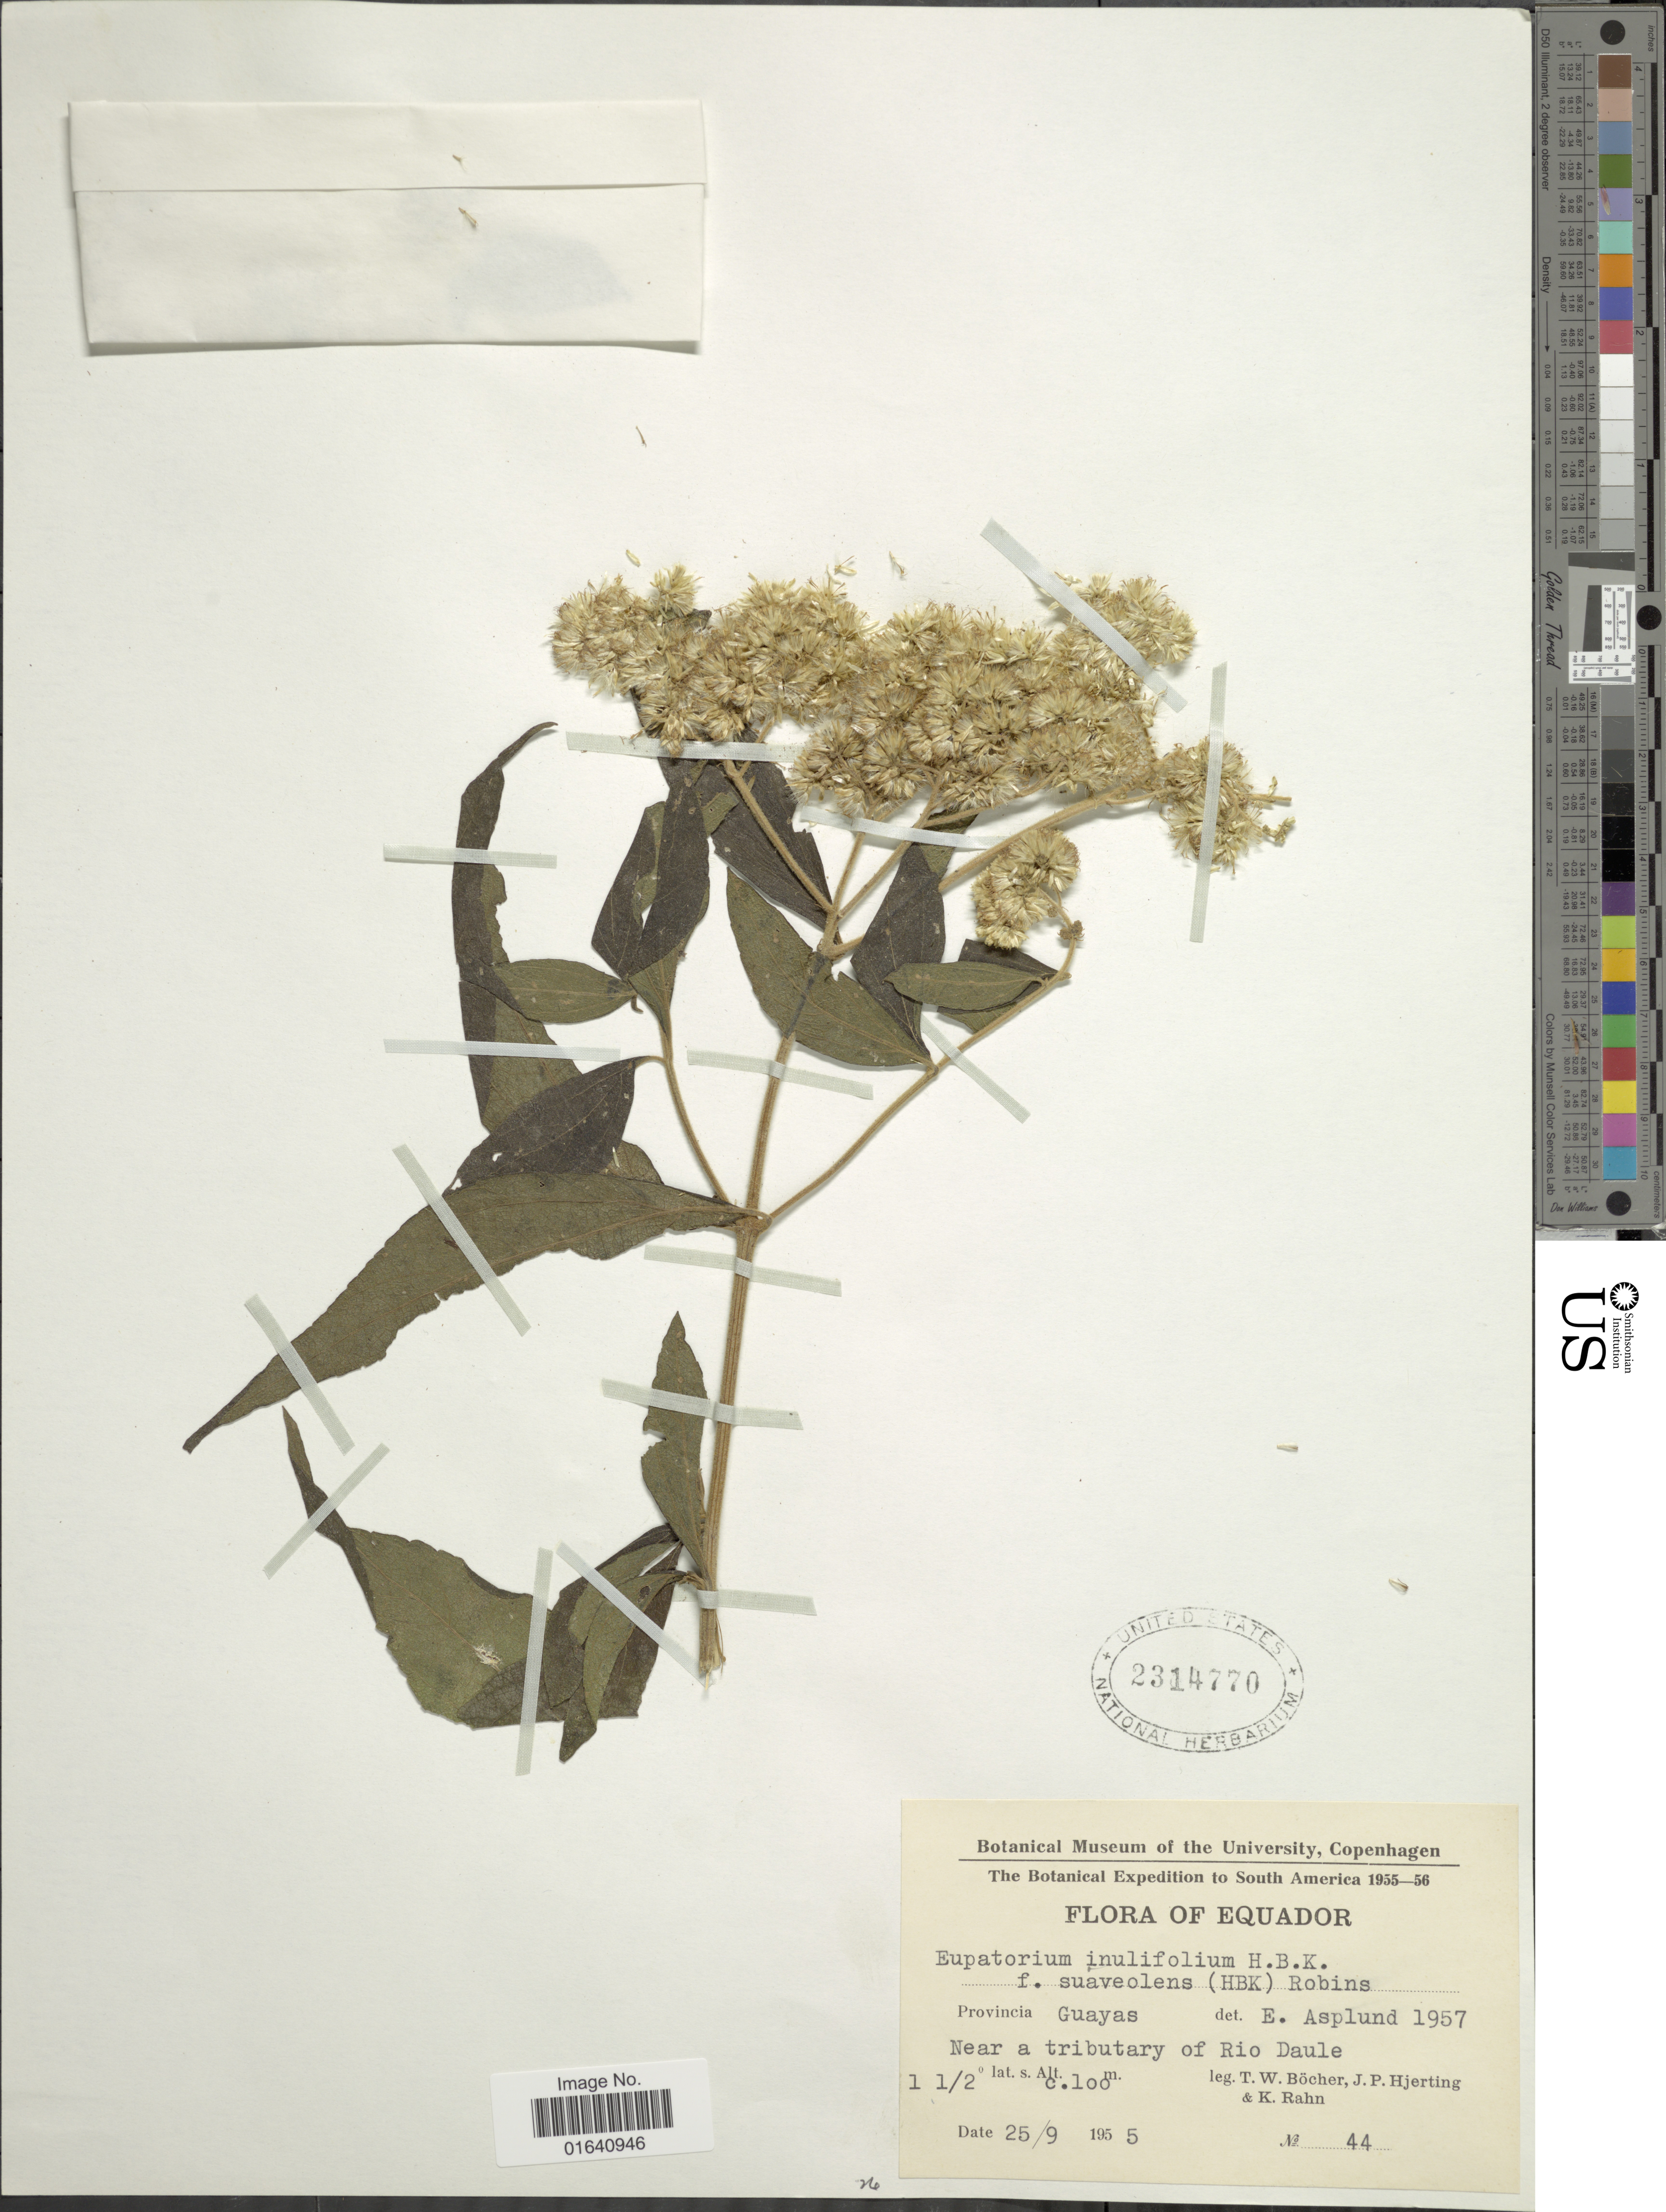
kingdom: Plantae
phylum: Tracheophyta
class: Magnoliopsida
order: Asterales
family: Asteraceae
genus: Austroeupatorium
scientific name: Austroeupatorium decemflorum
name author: (DC.) R.M. King & H. Rob.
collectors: T. Böcher, J. P. Hjerting & K. Rahn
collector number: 44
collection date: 1955-09-25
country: Ecuador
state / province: Guayas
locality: Near a tributary of Rio Daule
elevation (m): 100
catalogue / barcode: US 2314770